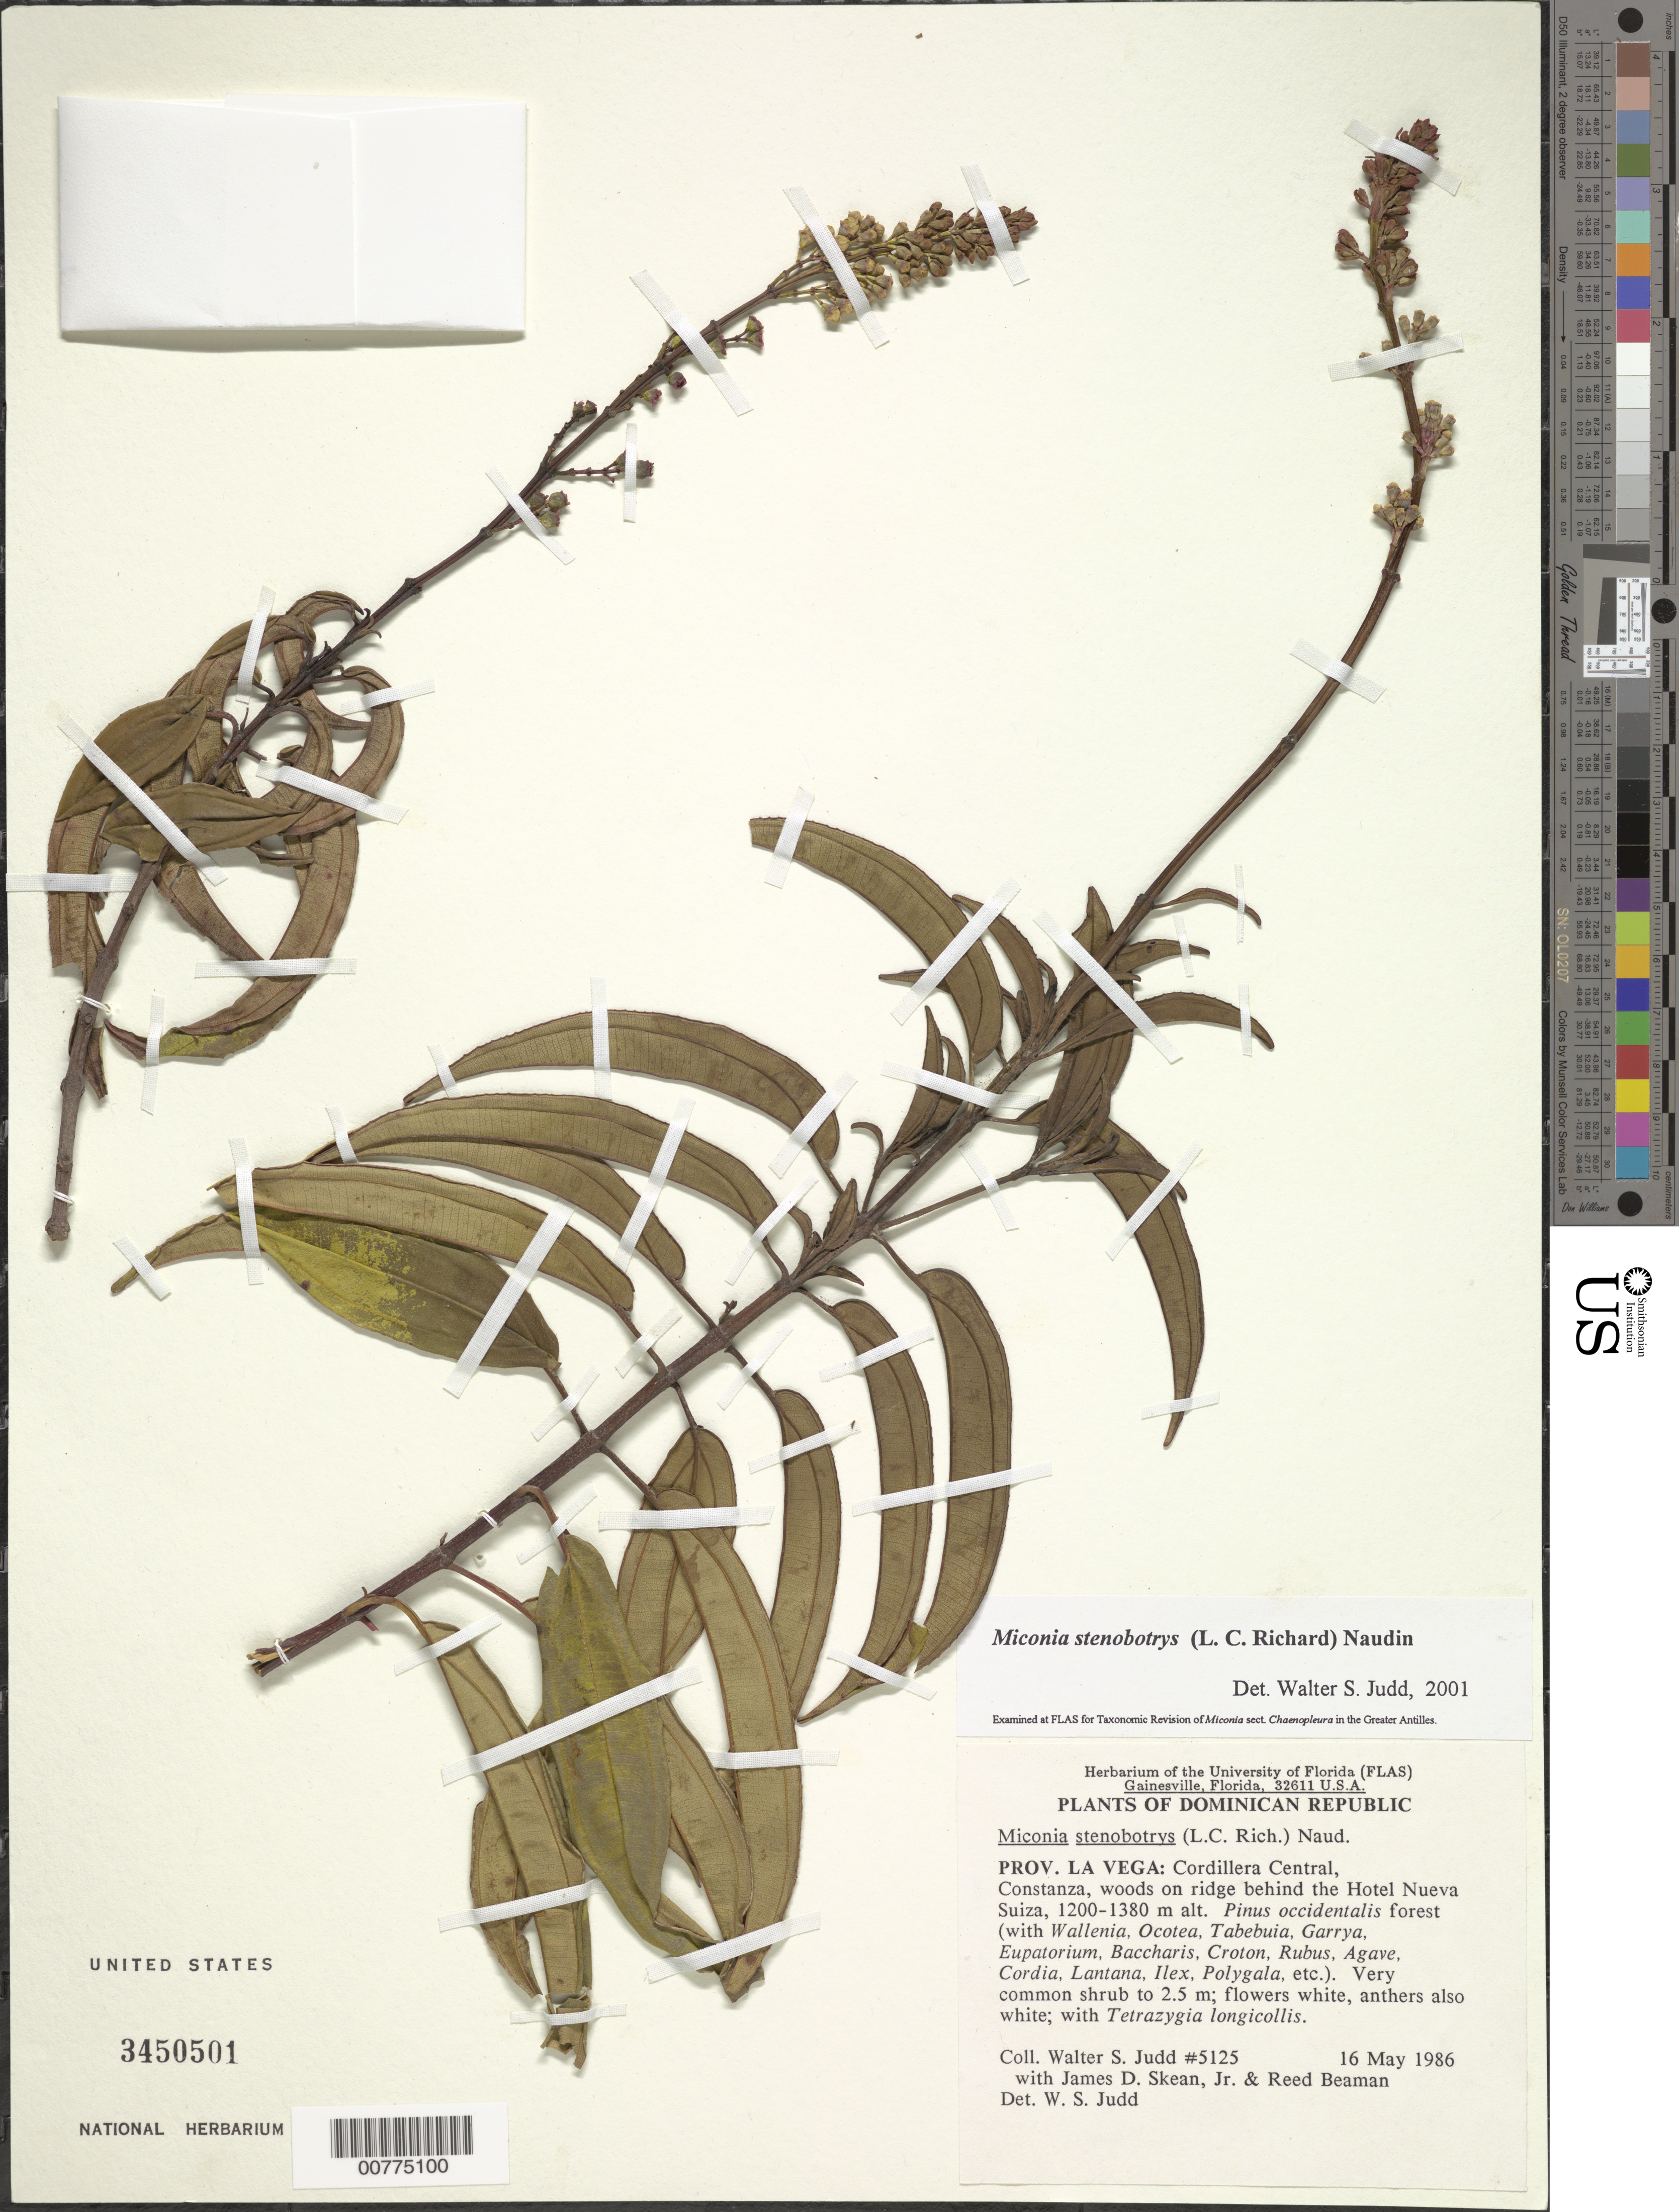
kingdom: Plantae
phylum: Tracheophyta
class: Magnoliopsida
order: Myrtales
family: Melastomataceae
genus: Miconia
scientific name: Miconia stenobotrys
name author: (Rich.) Naudin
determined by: Judd, Walter S.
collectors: W. S. Judd, J. D. Skean & R. S. Beaman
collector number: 5125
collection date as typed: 16 May 1986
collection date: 1986-05-16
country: Dominican Republic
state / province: La Vega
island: Hispaniola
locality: Cordillera Central, Constanza, woods on ridge behind the Hotel Nueva Suiza.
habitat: Pinus occidentalis forest (with Wallenia, Ocotea, Tabebuia, Garrya, Eupatorium, Baccharis, Croton, Rubus, Agave, Cordia, etc.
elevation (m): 1200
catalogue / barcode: US 3450501